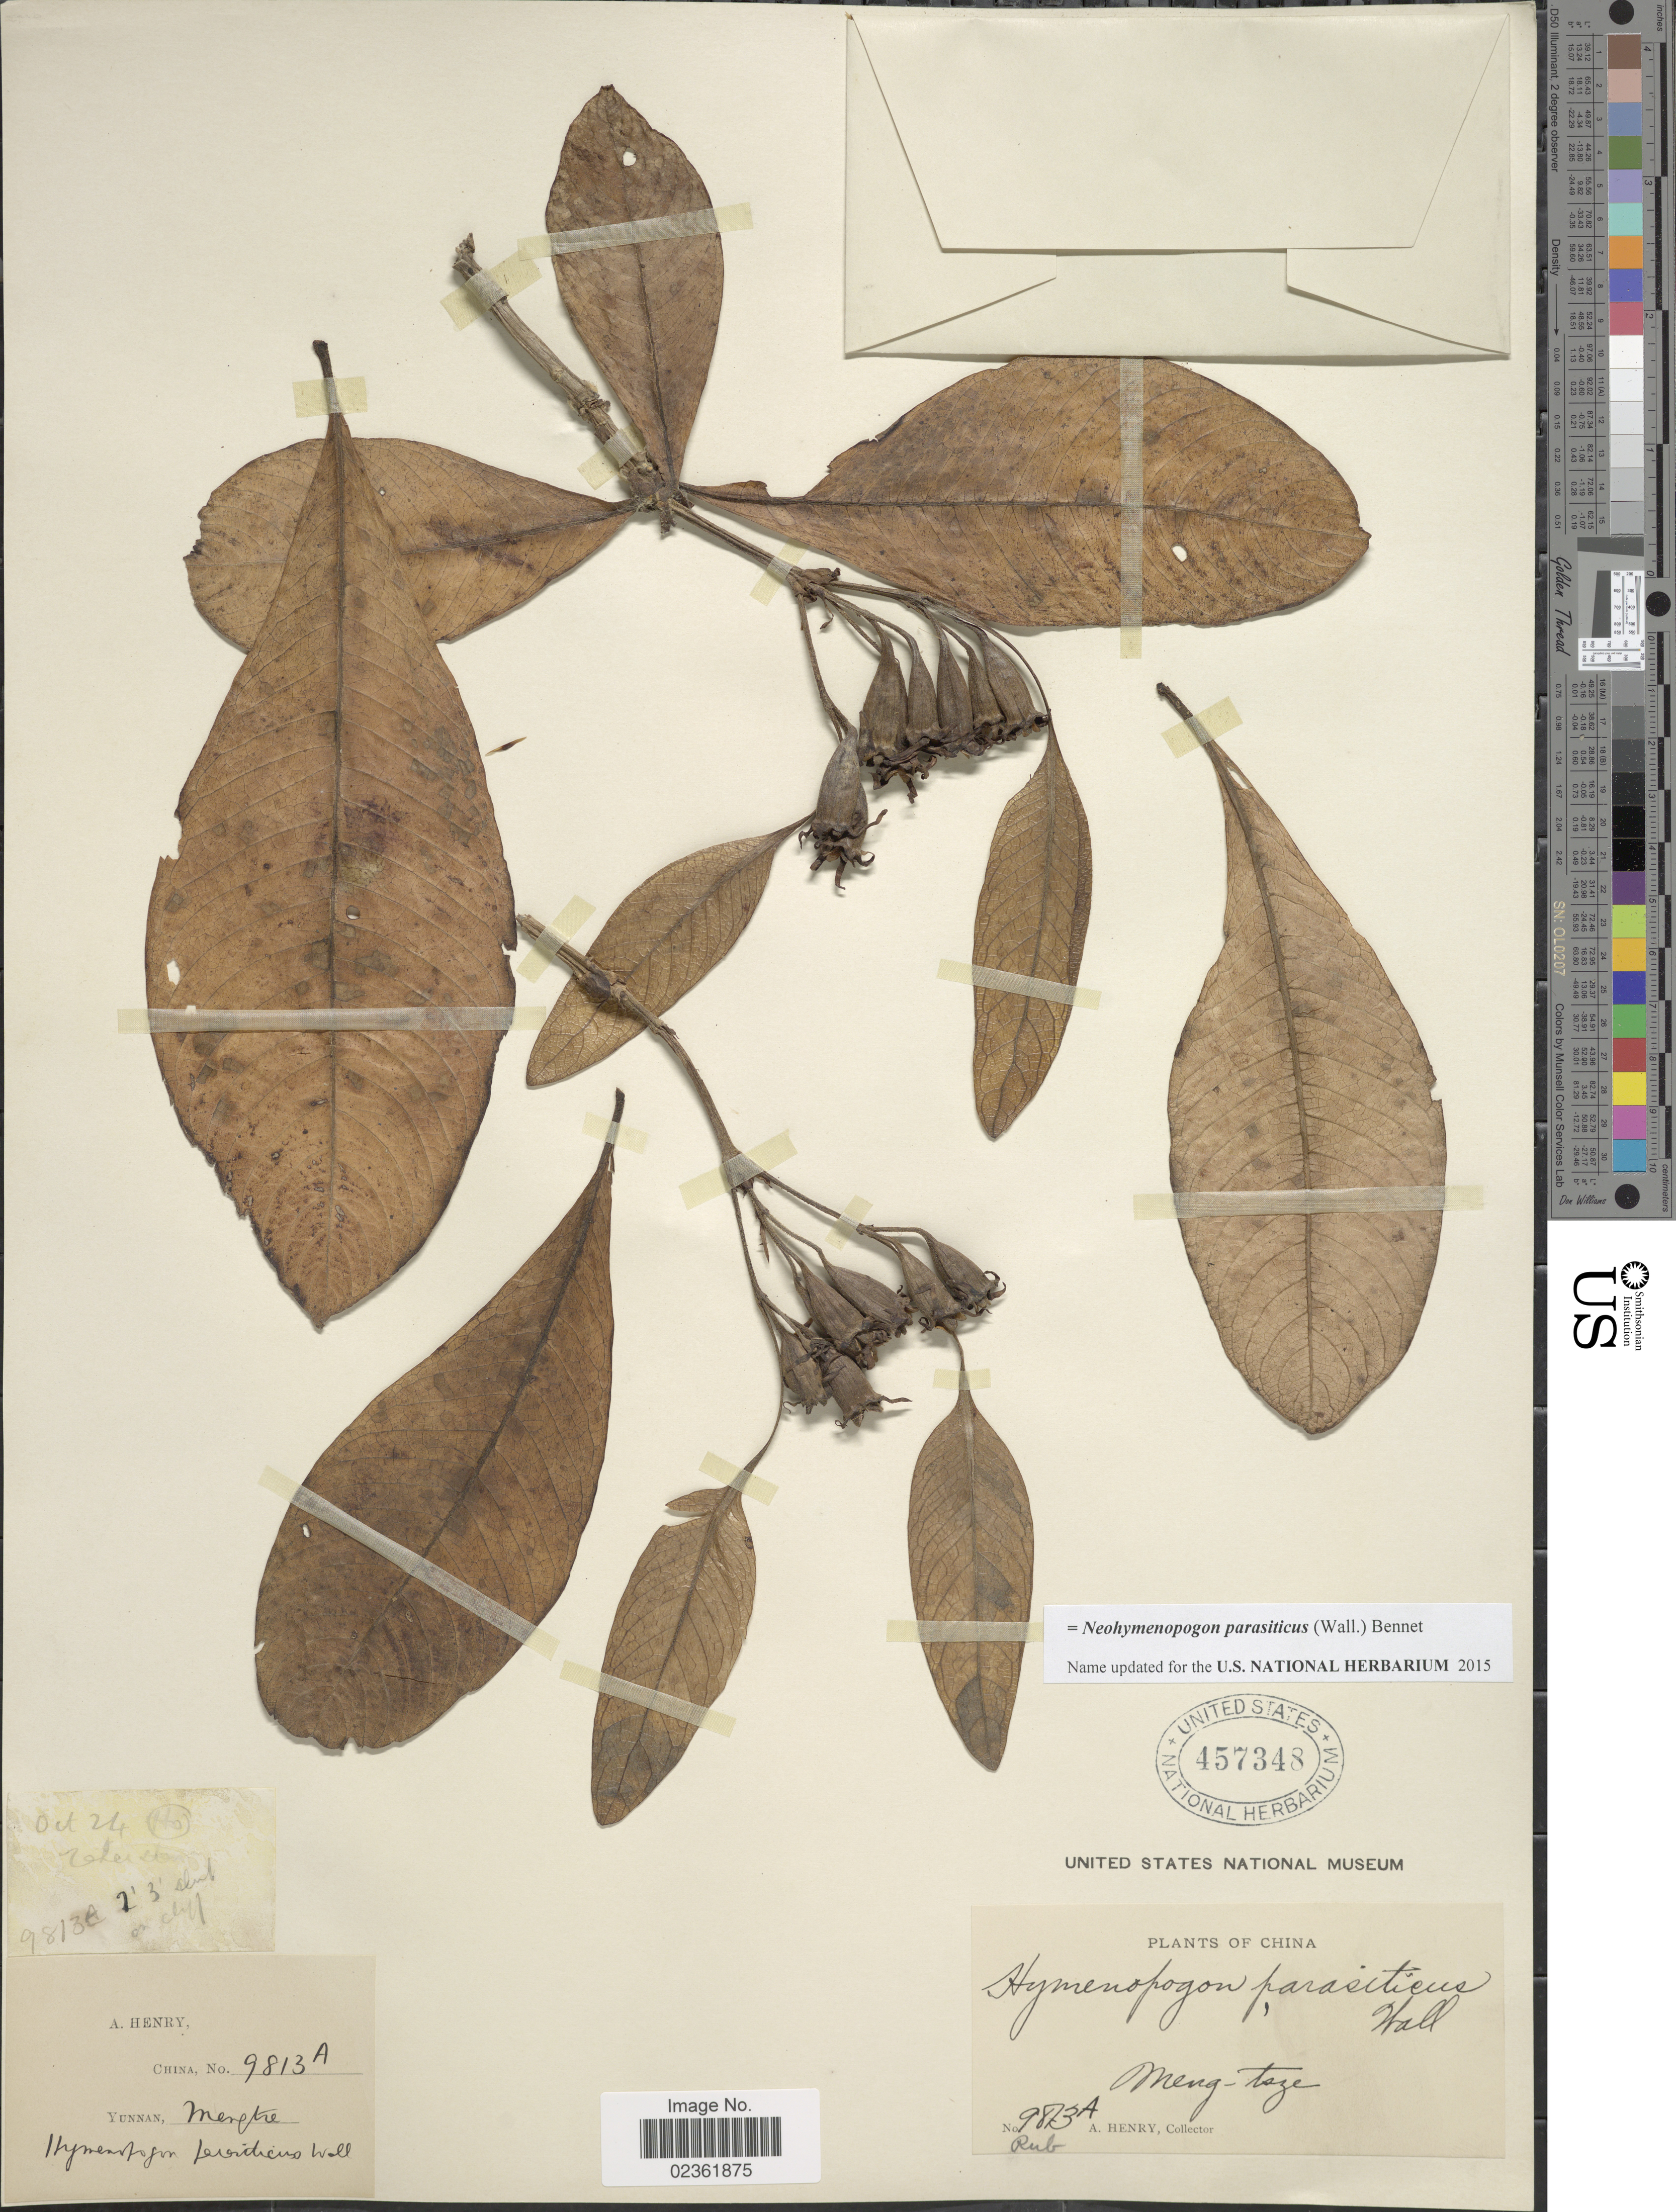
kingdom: Plantae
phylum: Tracheophyta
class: Magnoliopsida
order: Gentianales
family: Rubiaceae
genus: Neohymenopogon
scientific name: Neohymenopogon parasiticus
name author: (Wall.) Bennet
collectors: A. Henry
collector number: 9813 A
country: China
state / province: Yunnan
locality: Mengtze. Zaher shan. Ho.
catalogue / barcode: US 457348